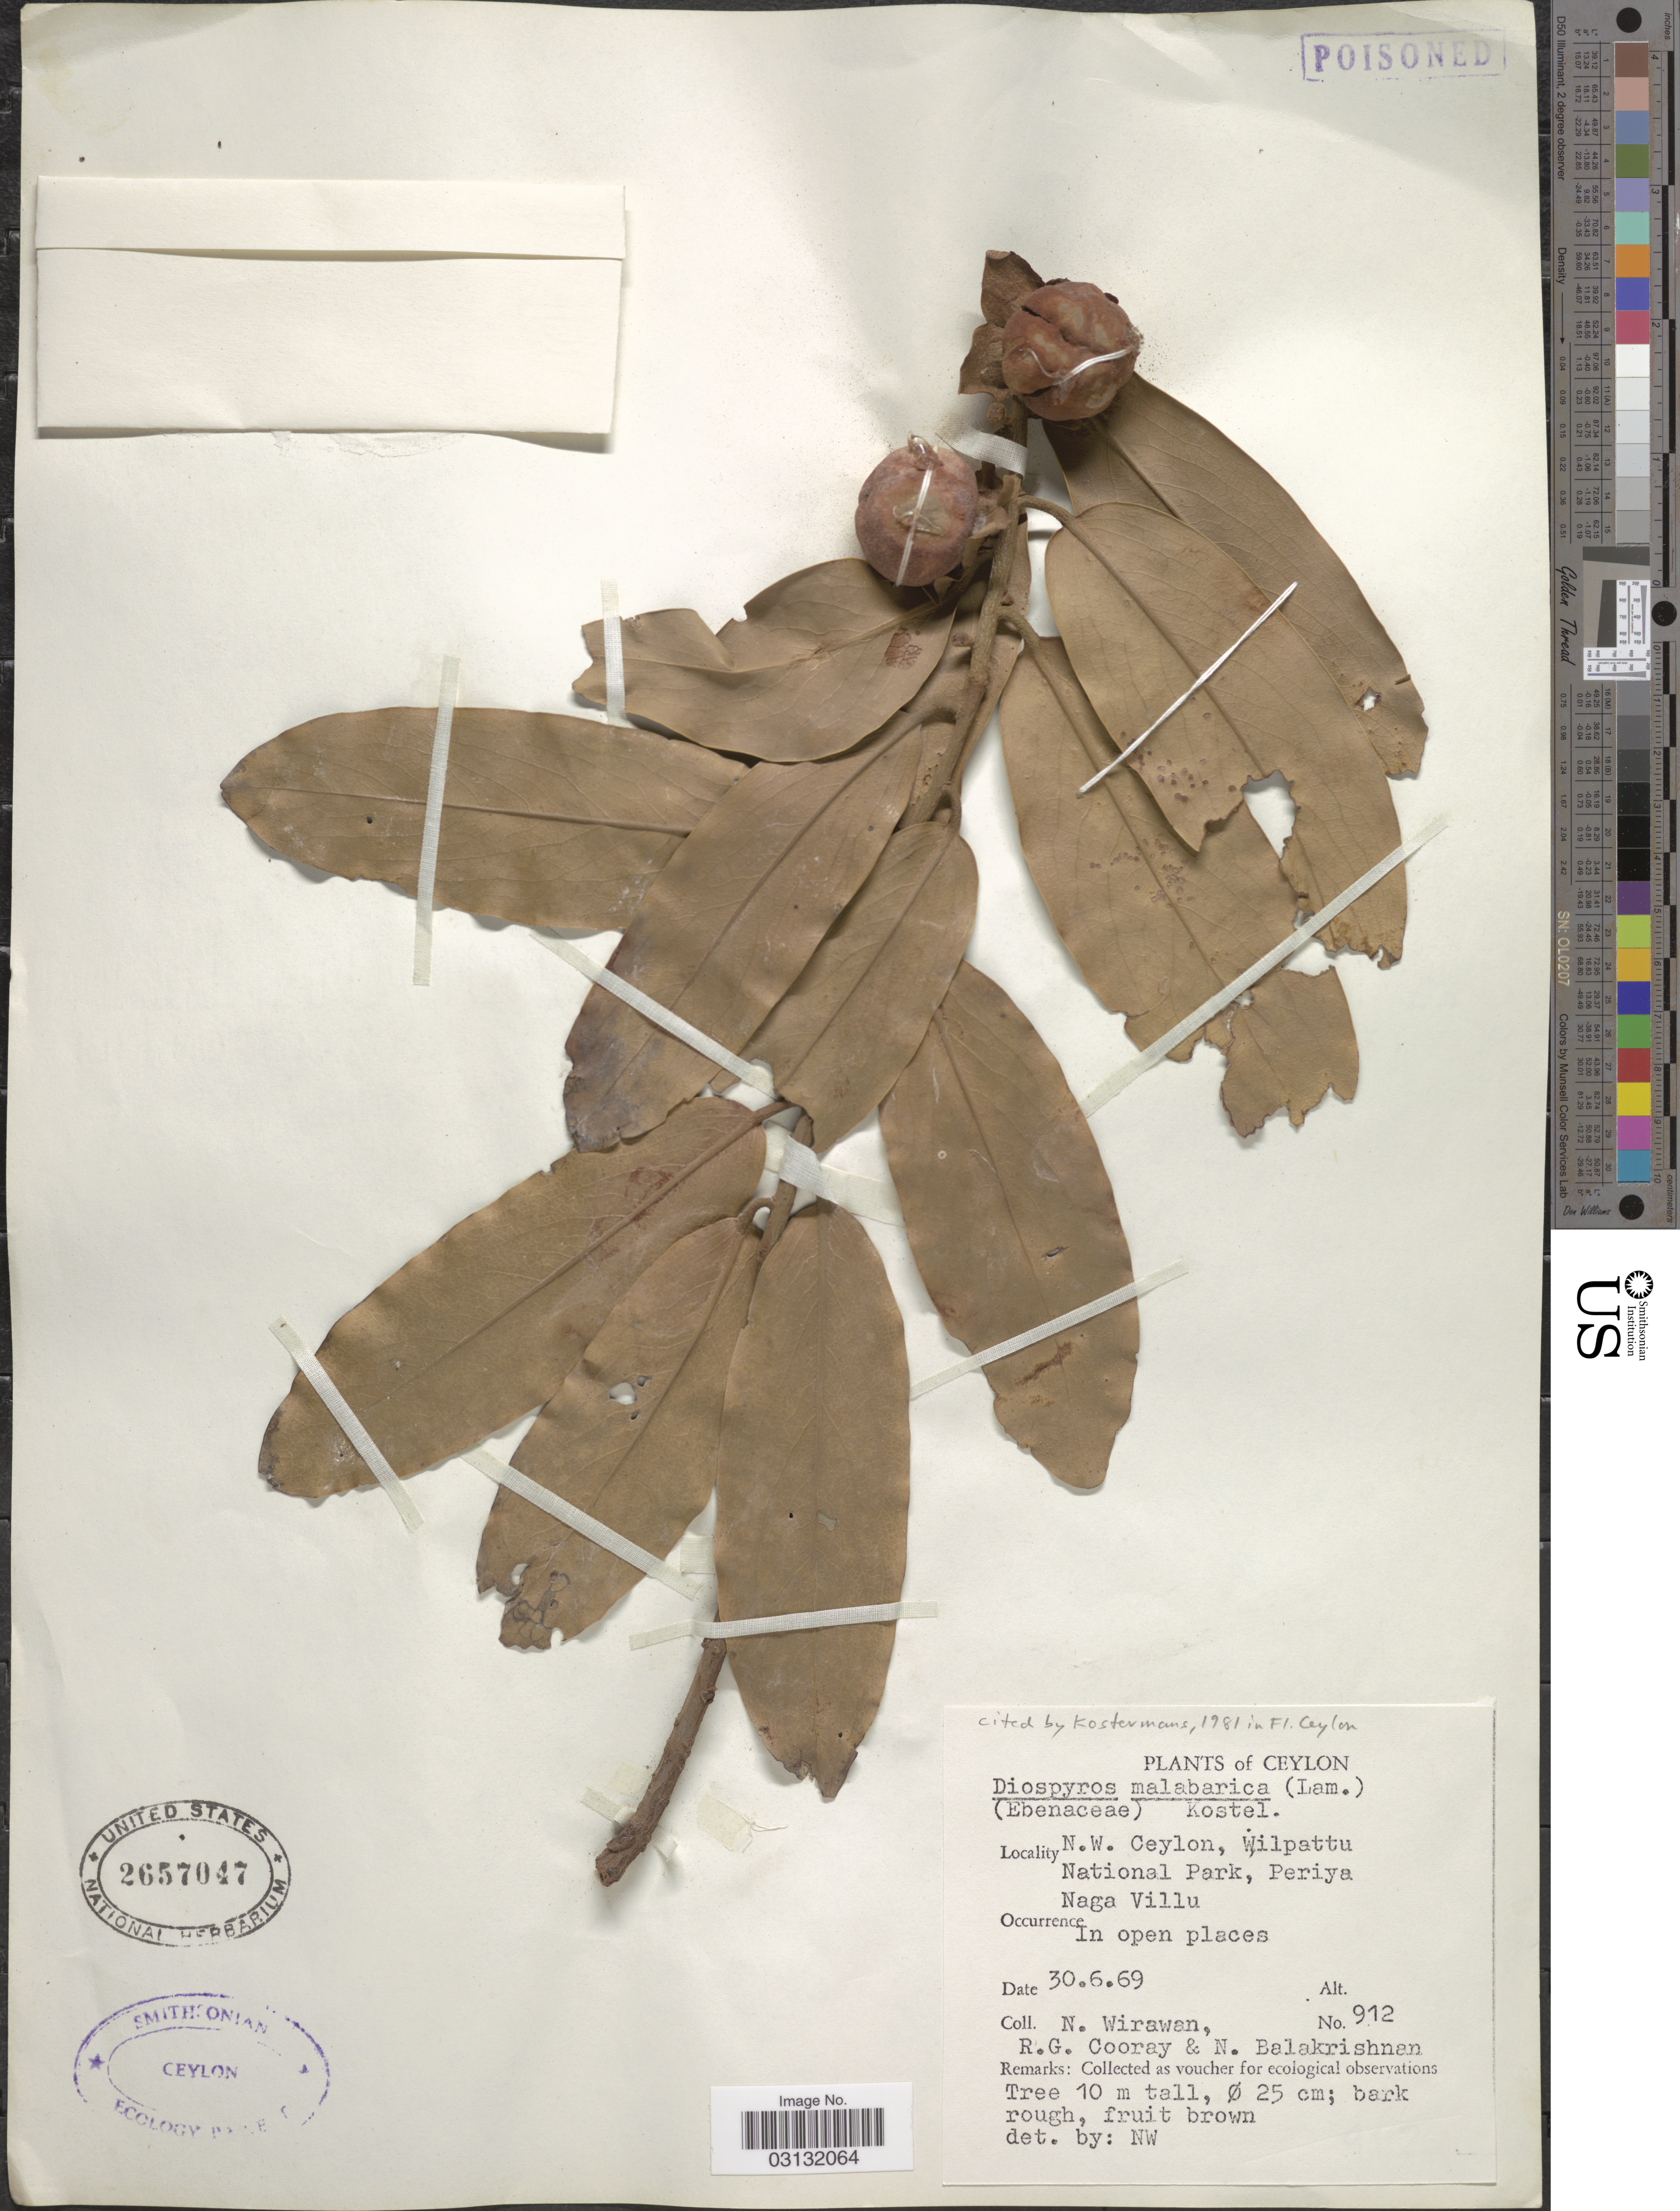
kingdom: Plantae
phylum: Tracheophyta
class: Magnoliopsida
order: Ericales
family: Ebenaceae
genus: Diospyros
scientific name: Diospyros malabarica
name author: (Desr.) Kostel.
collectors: N. Wirawan, R. Cooray & N. Balakrishnan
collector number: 912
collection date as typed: Transcribed d/m/y: 30/6/69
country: Sri Lanka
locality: Ceylon, N.W. Ceylon, Wilpattu National Park, Periya Naga Villu.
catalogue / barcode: US 2657047